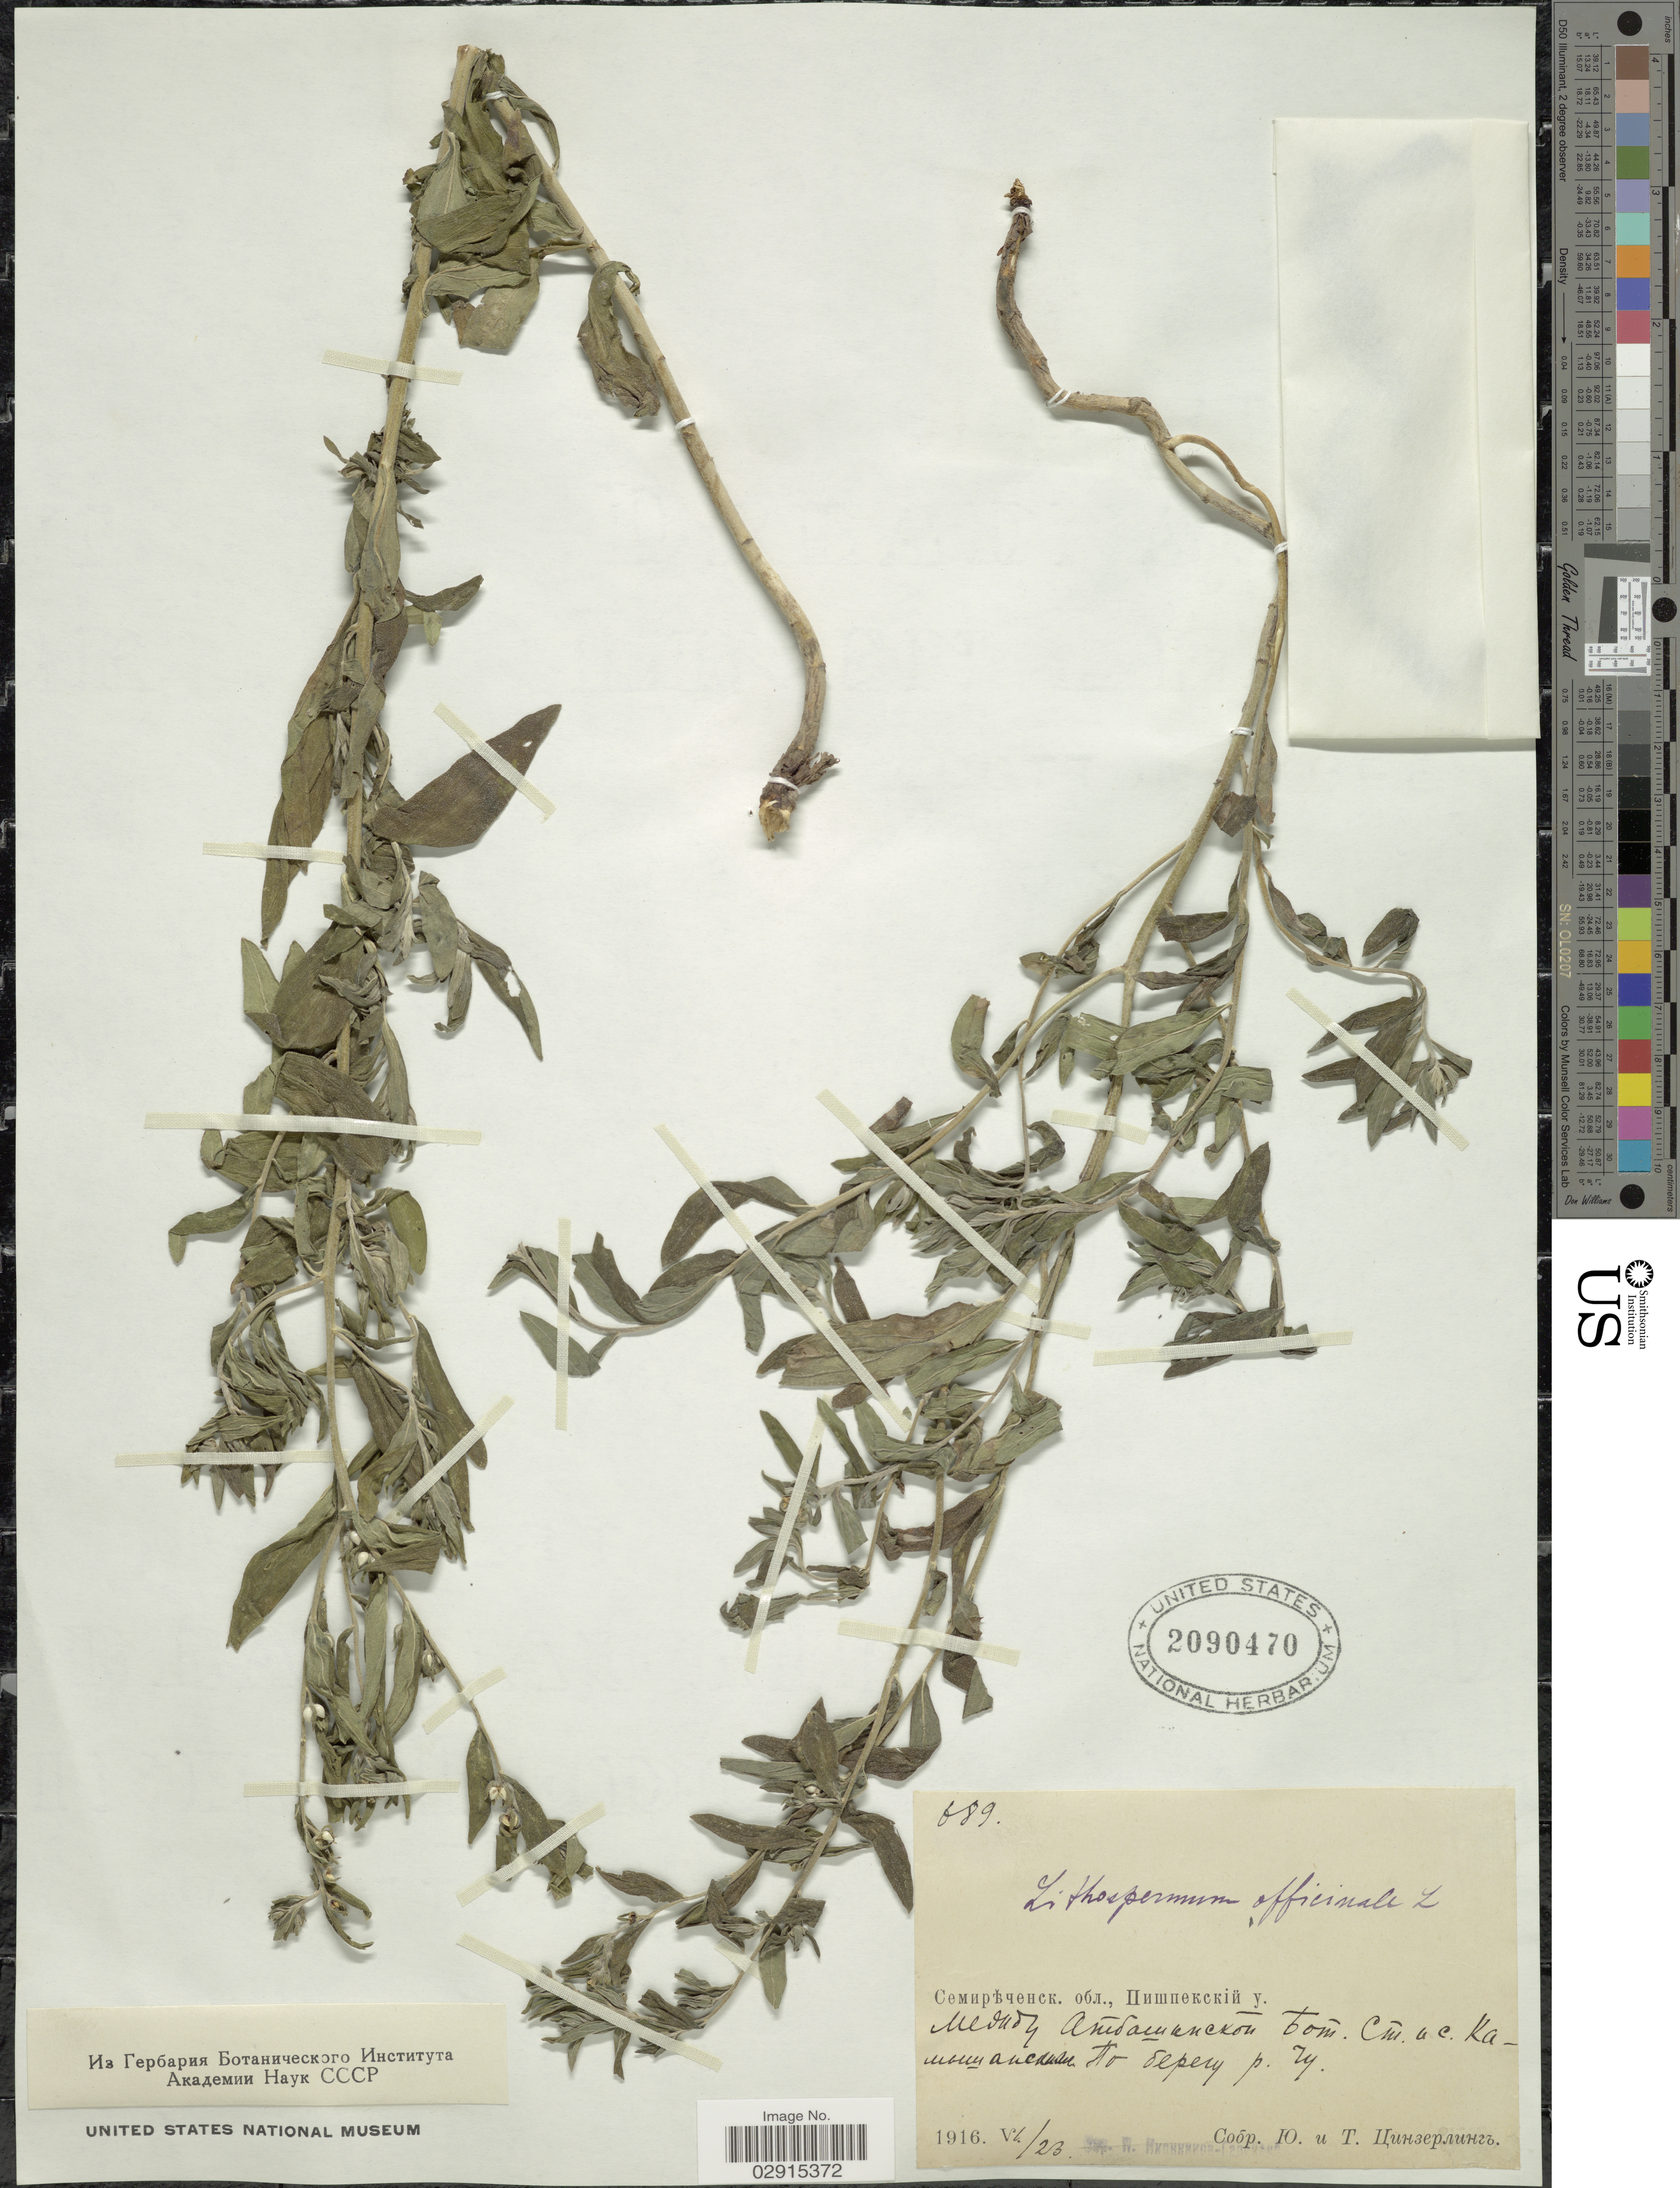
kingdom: Plantae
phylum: Tracheophyta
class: Magnoliopsida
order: Boraginales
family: Boraginaceae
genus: Lithospermum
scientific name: Lithospermum officinale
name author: L.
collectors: U. Tsinzerling & T. Tsinzerling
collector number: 689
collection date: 1916-06-23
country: Kyrgyzstan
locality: Shore of river Chu between village Kamyshansky and Bot. Station.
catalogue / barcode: US 2090470